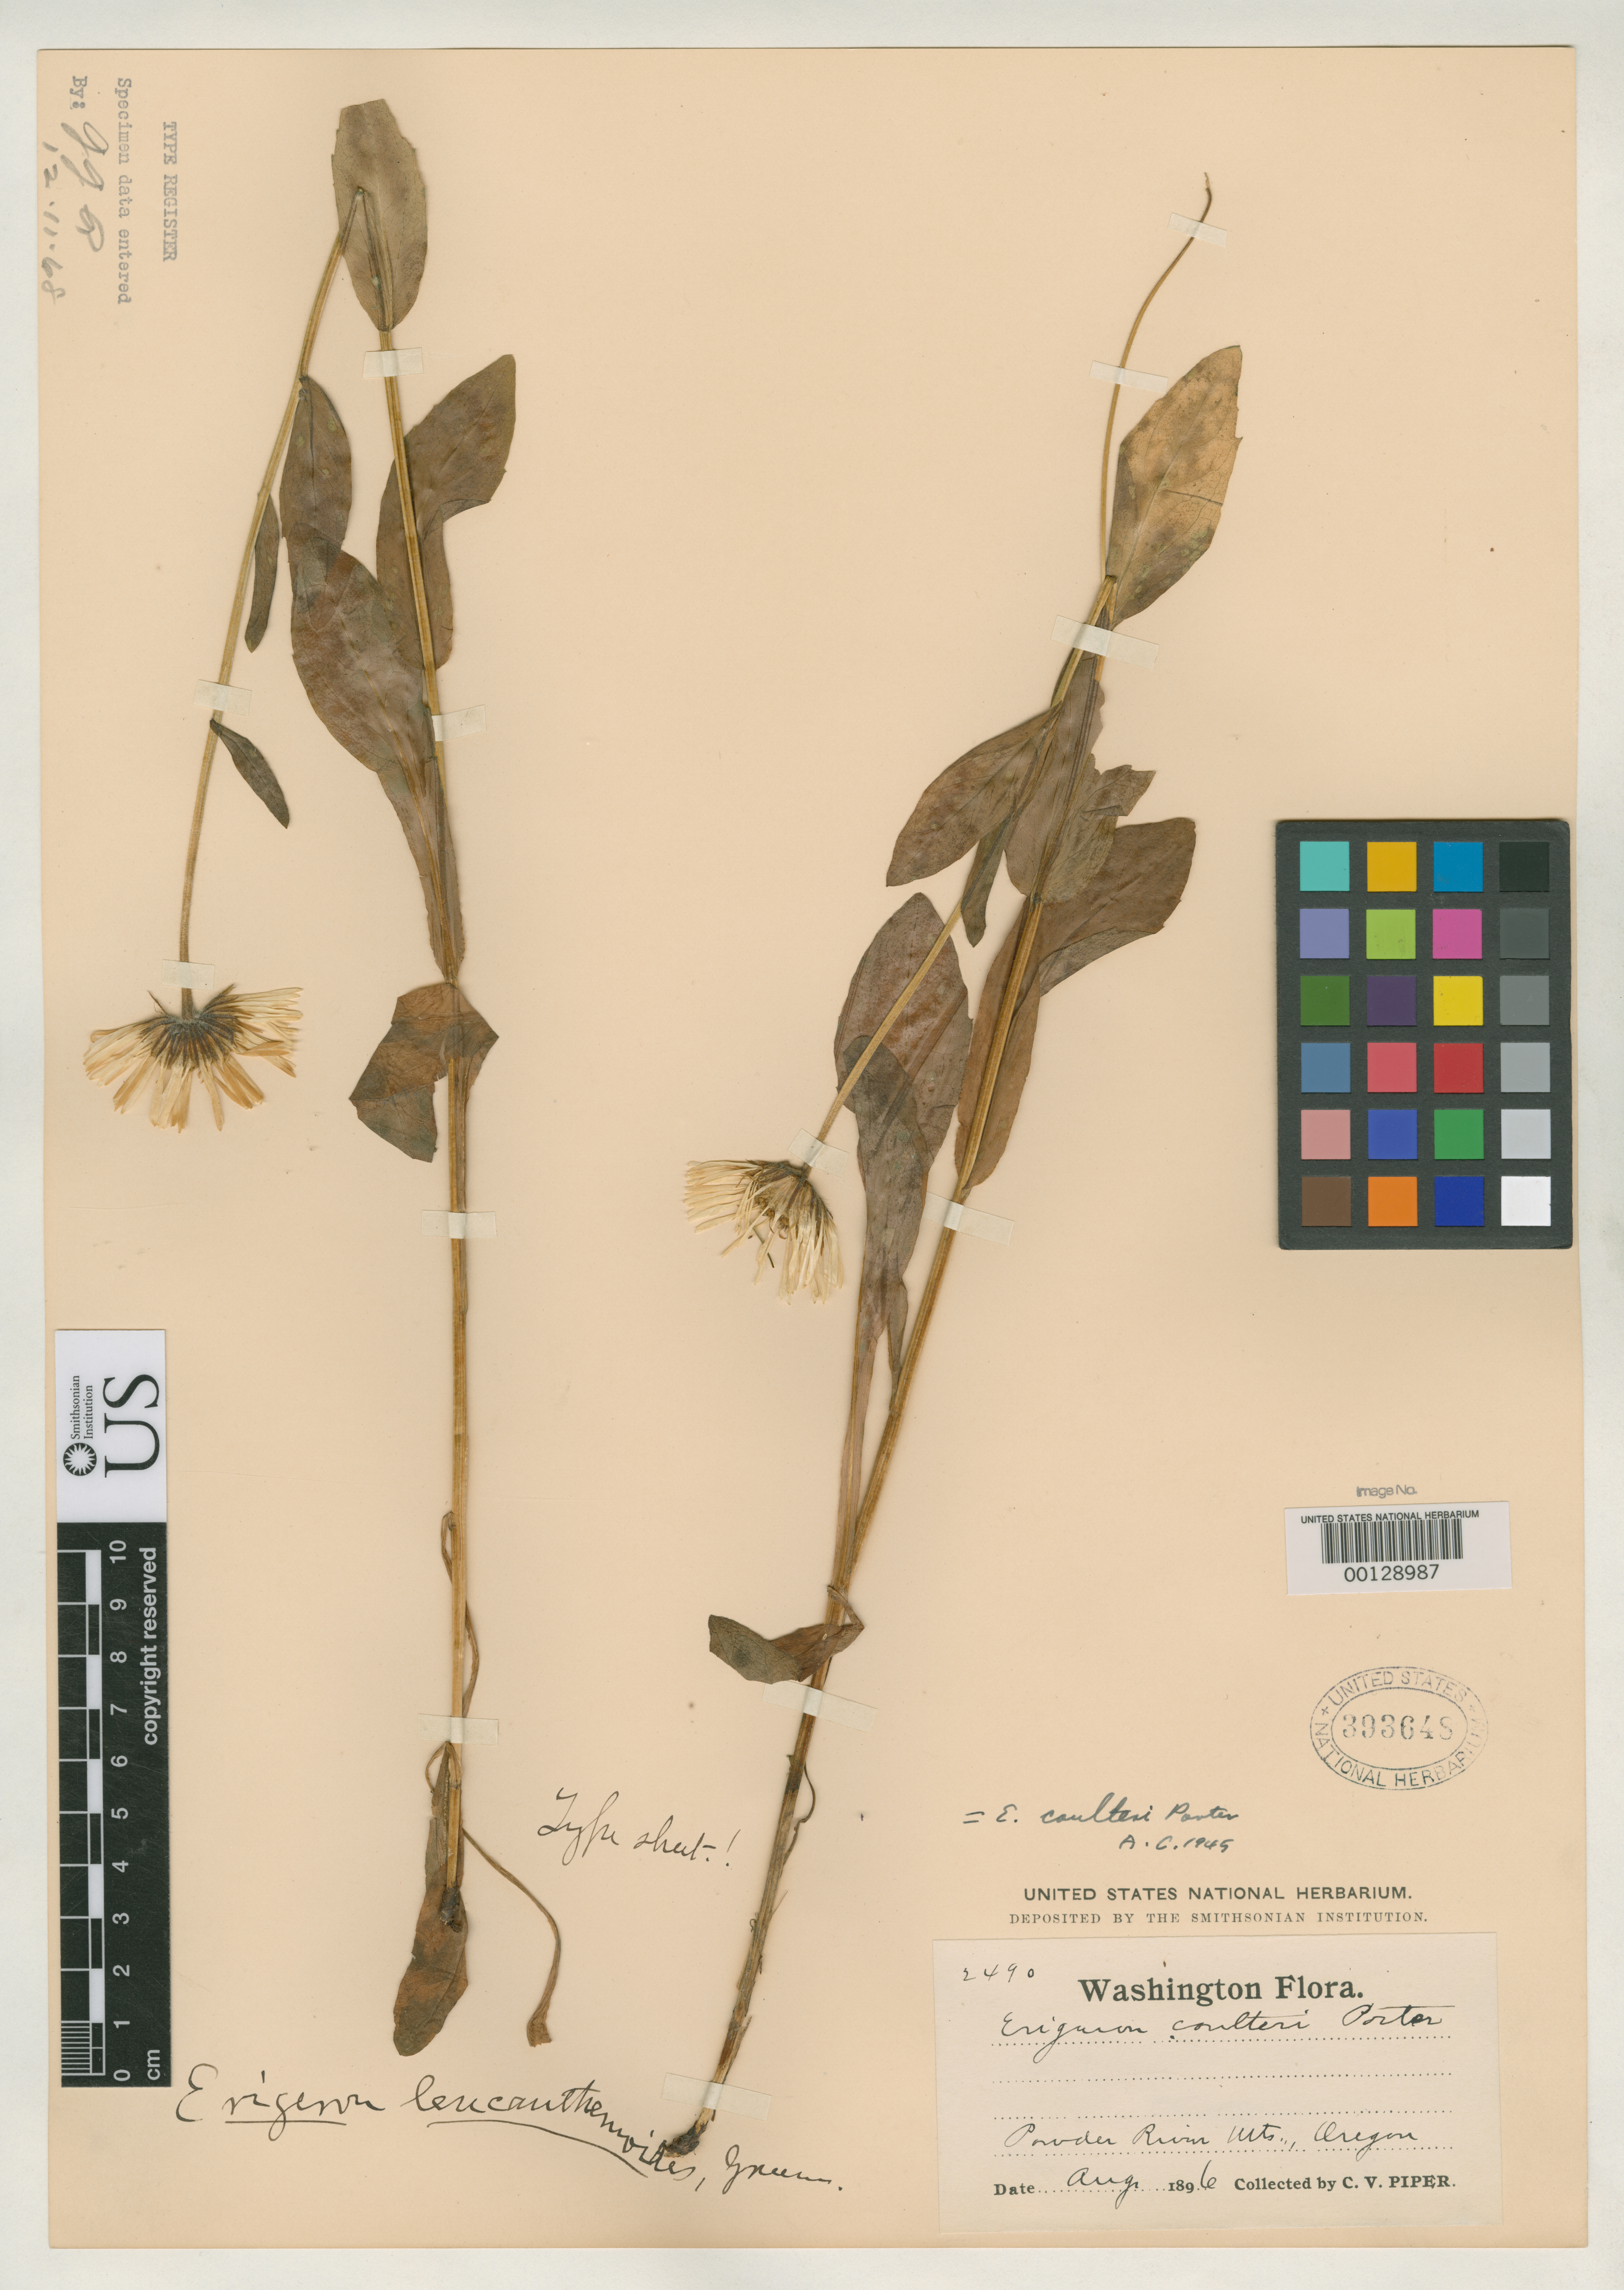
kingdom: Plantae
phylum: Tracheophyta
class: Magnoliopsida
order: Asterales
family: Asteraceae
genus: Erigeron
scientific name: Erigeron leucanthemoides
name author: Greene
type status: Isotype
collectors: C. V. Piper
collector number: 2490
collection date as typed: Aug 1896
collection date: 1896-08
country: United States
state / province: Oregon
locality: Powder River Mountains.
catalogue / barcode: US 393648